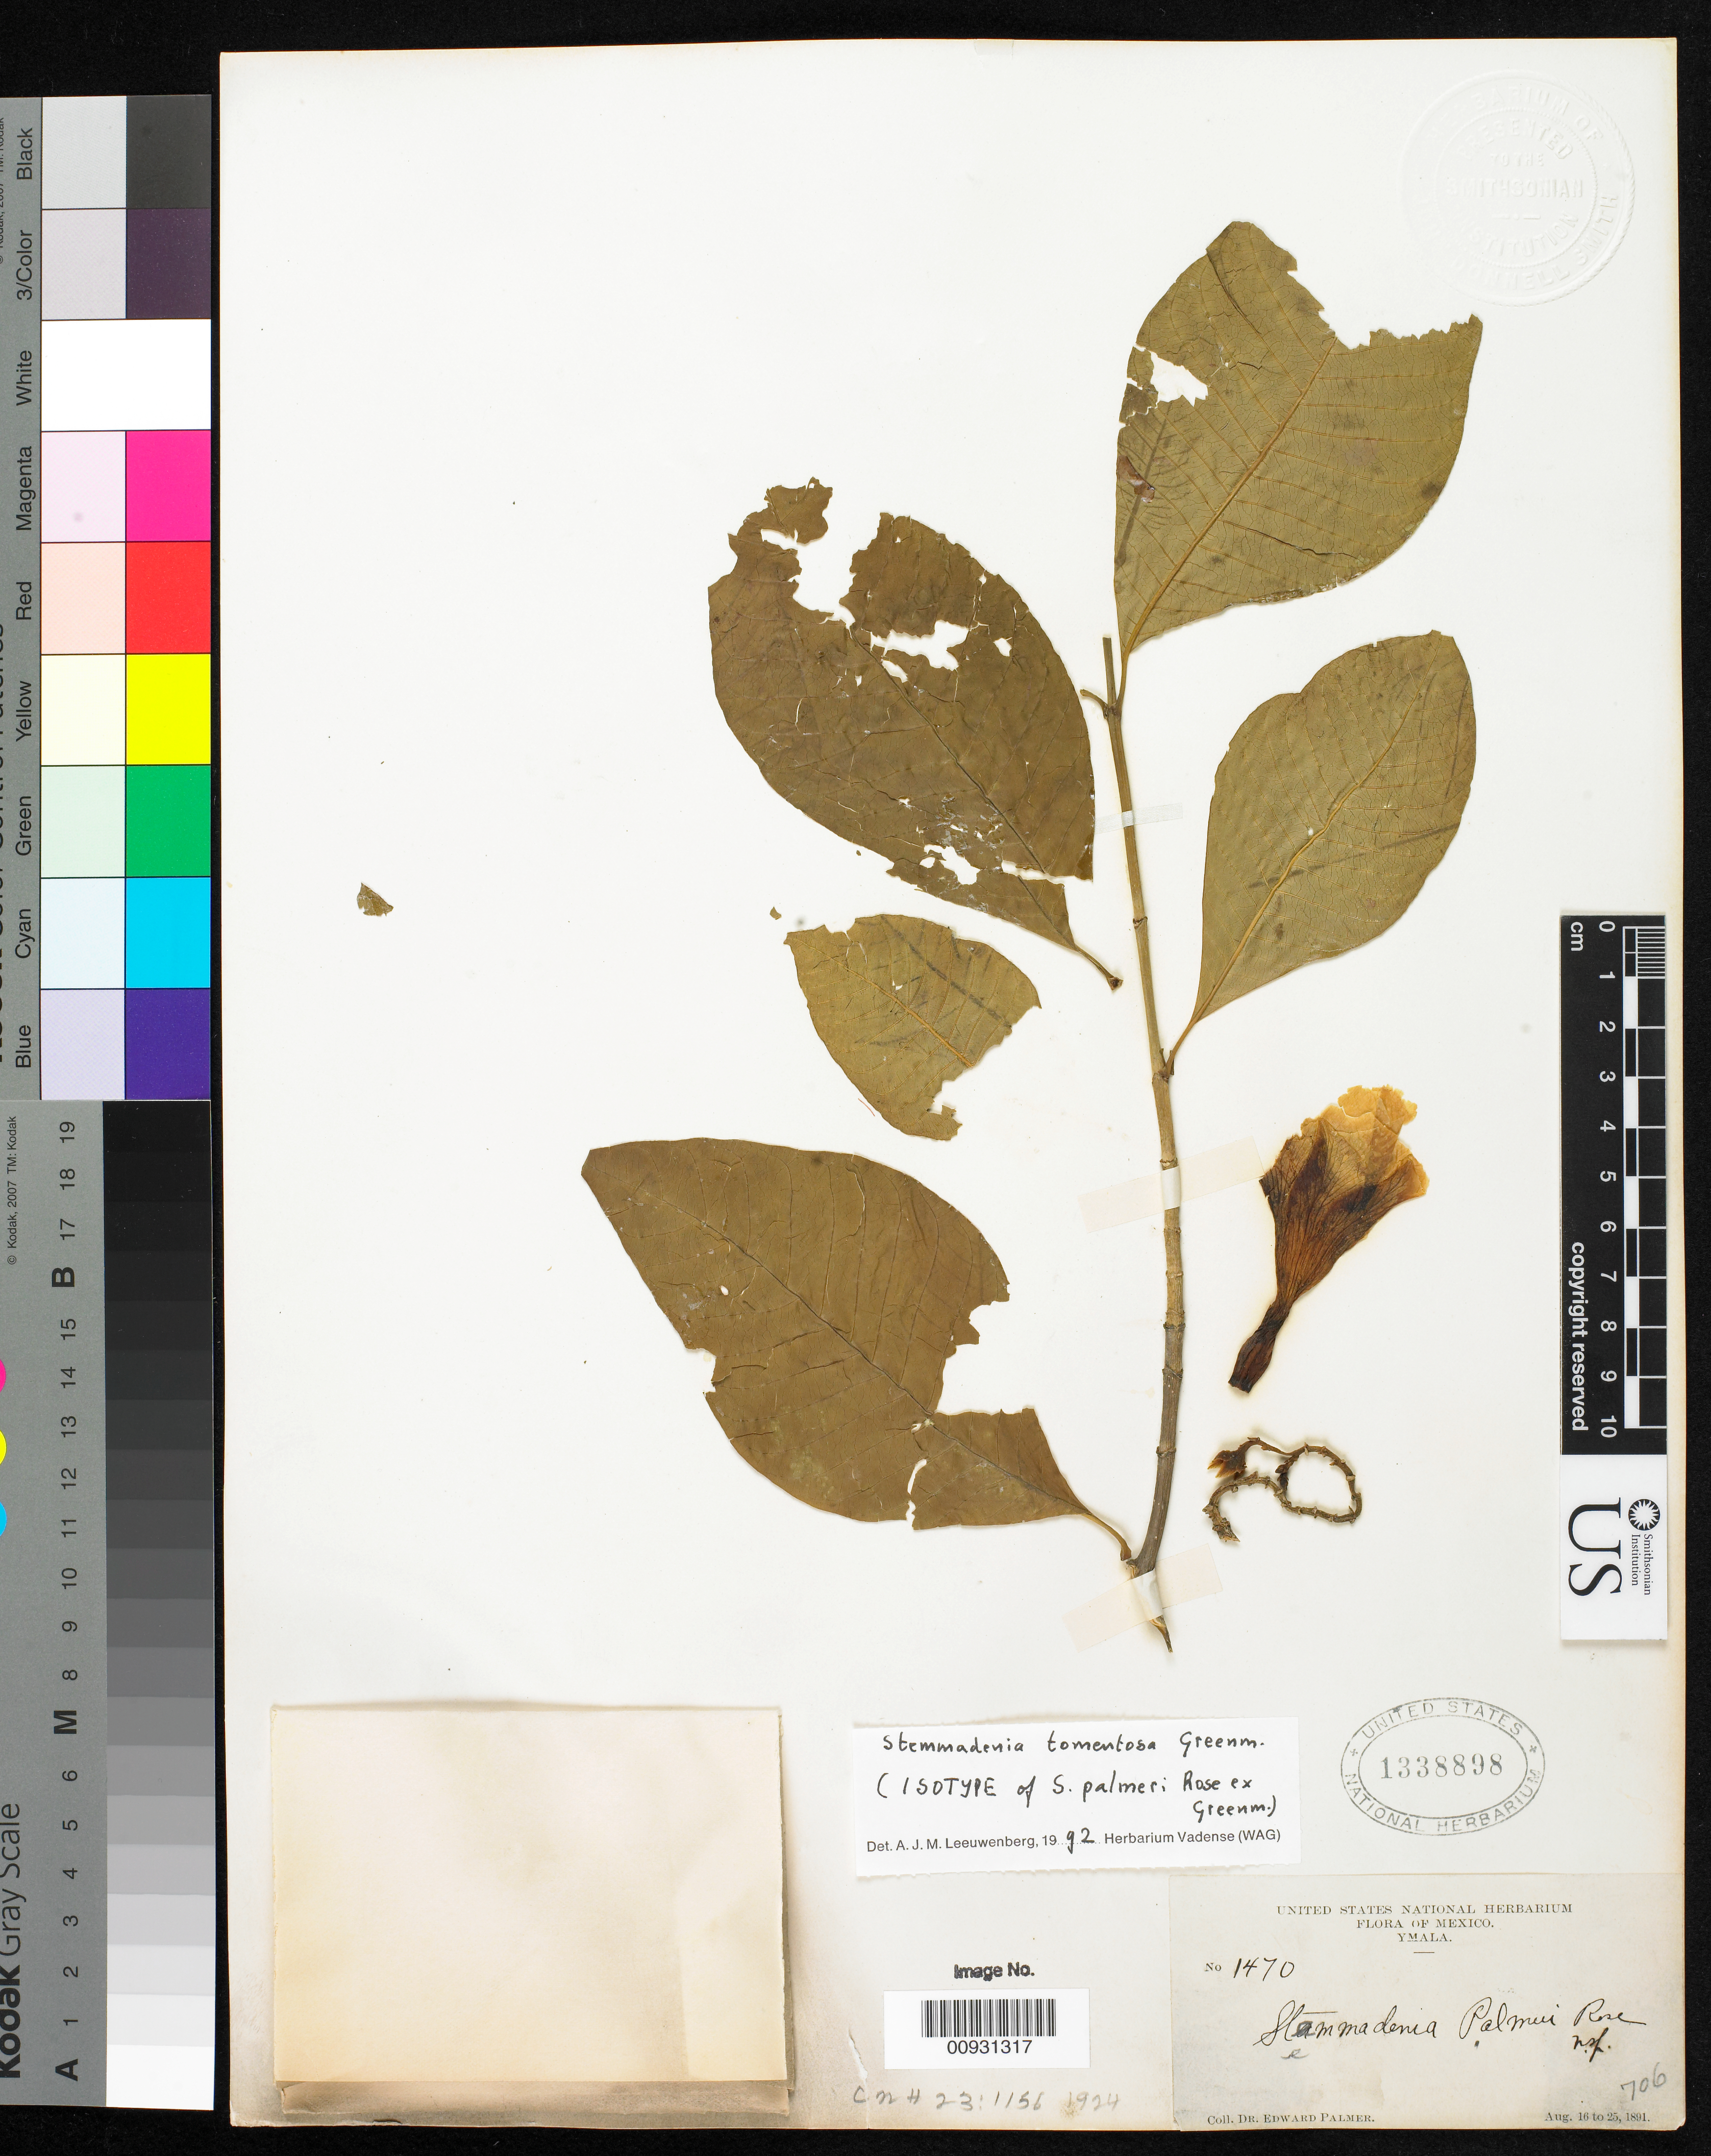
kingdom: Plantae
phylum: Tracheophyta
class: Magnoliopsida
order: Gentianales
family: Apocynaceae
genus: Stemmadenia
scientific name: Stemmadenia palmeri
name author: Rose & Standl.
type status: Isotype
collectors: E. Palmer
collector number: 1470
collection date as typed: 16 Aug 1891 to 25 Aug 1891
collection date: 1891-08-16/1891-08-25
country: Mexico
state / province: Sinaloa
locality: Ymala.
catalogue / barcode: US 1338898